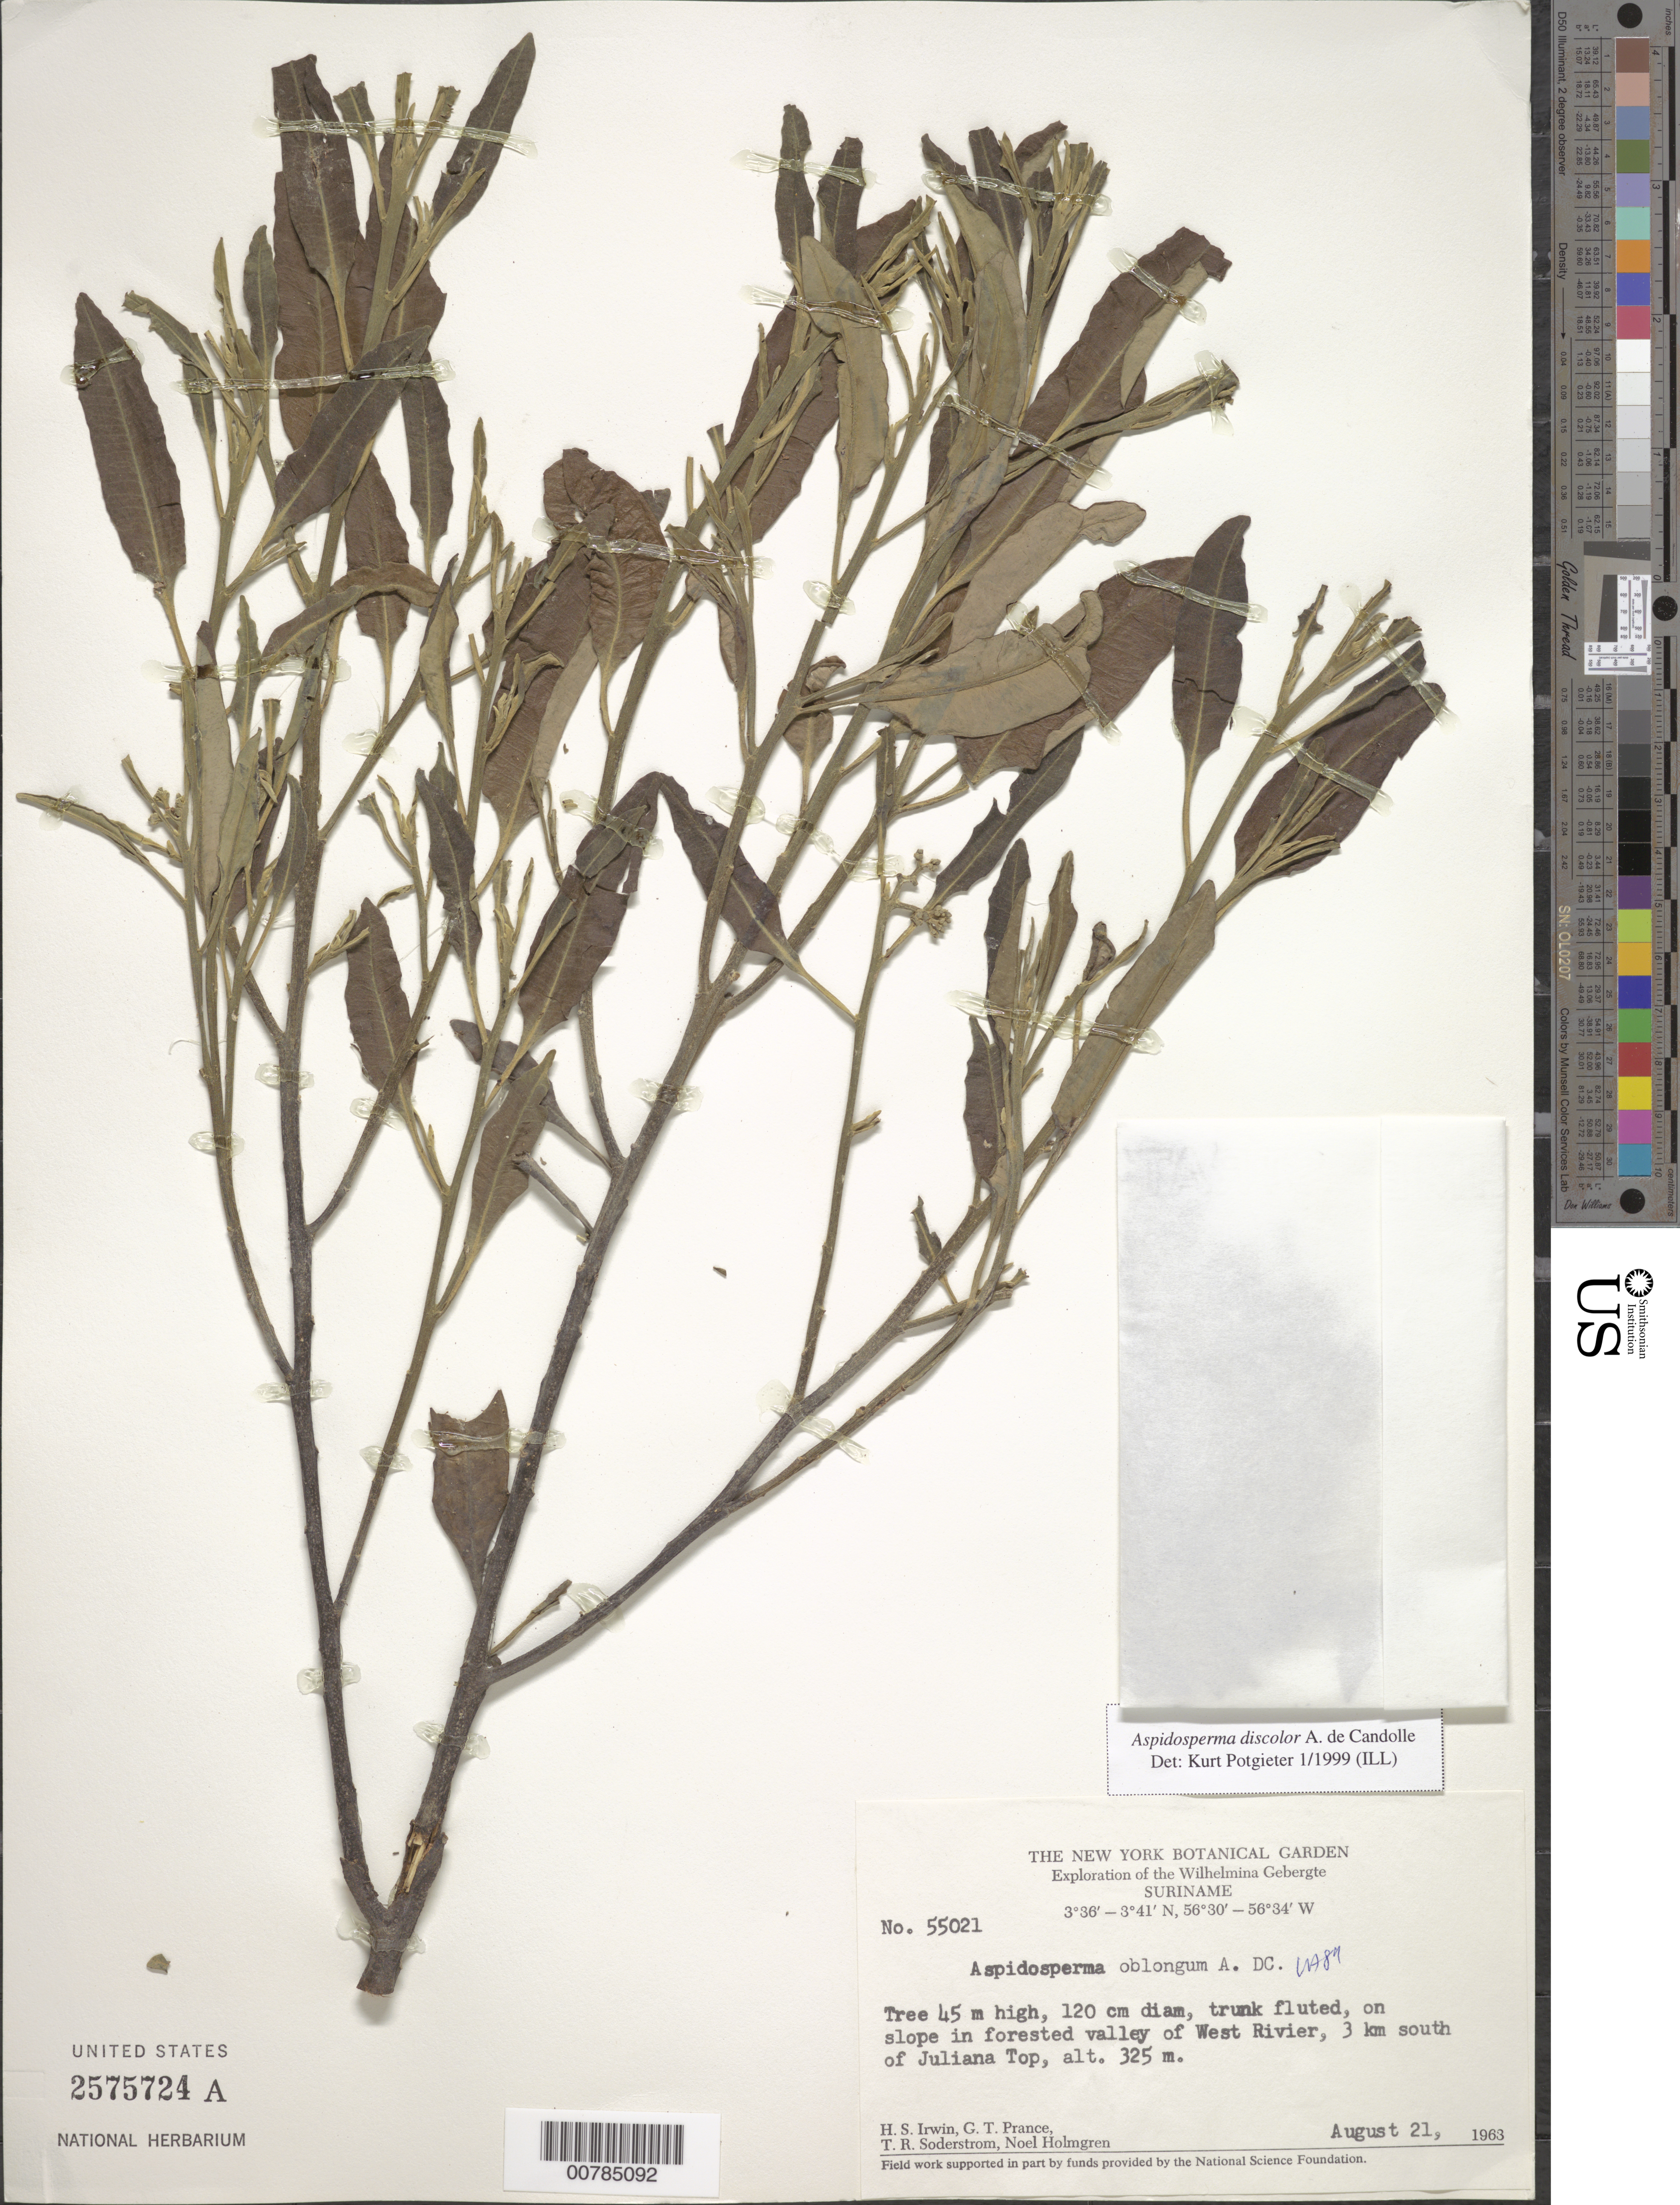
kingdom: Plantae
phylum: Tracheophyta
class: Magnoliopsida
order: Gentianales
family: Apocynaceae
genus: Aspidosperma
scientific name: Aspidosperma discolor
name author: A. DC.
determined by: Potgieter, K.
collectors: H. Irwin, G. T. Prance, T. R. Soderstrom & N. H. Holmgren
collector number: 55021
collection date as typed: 21-Aug-63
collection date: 1963-08-21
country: Suriname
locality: Frederik Top, 3 km S of Juliana Top, West River; Wilhelmina Gebergte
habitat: Forested river valley; on slope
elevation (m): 325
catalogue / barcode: US 2575724A